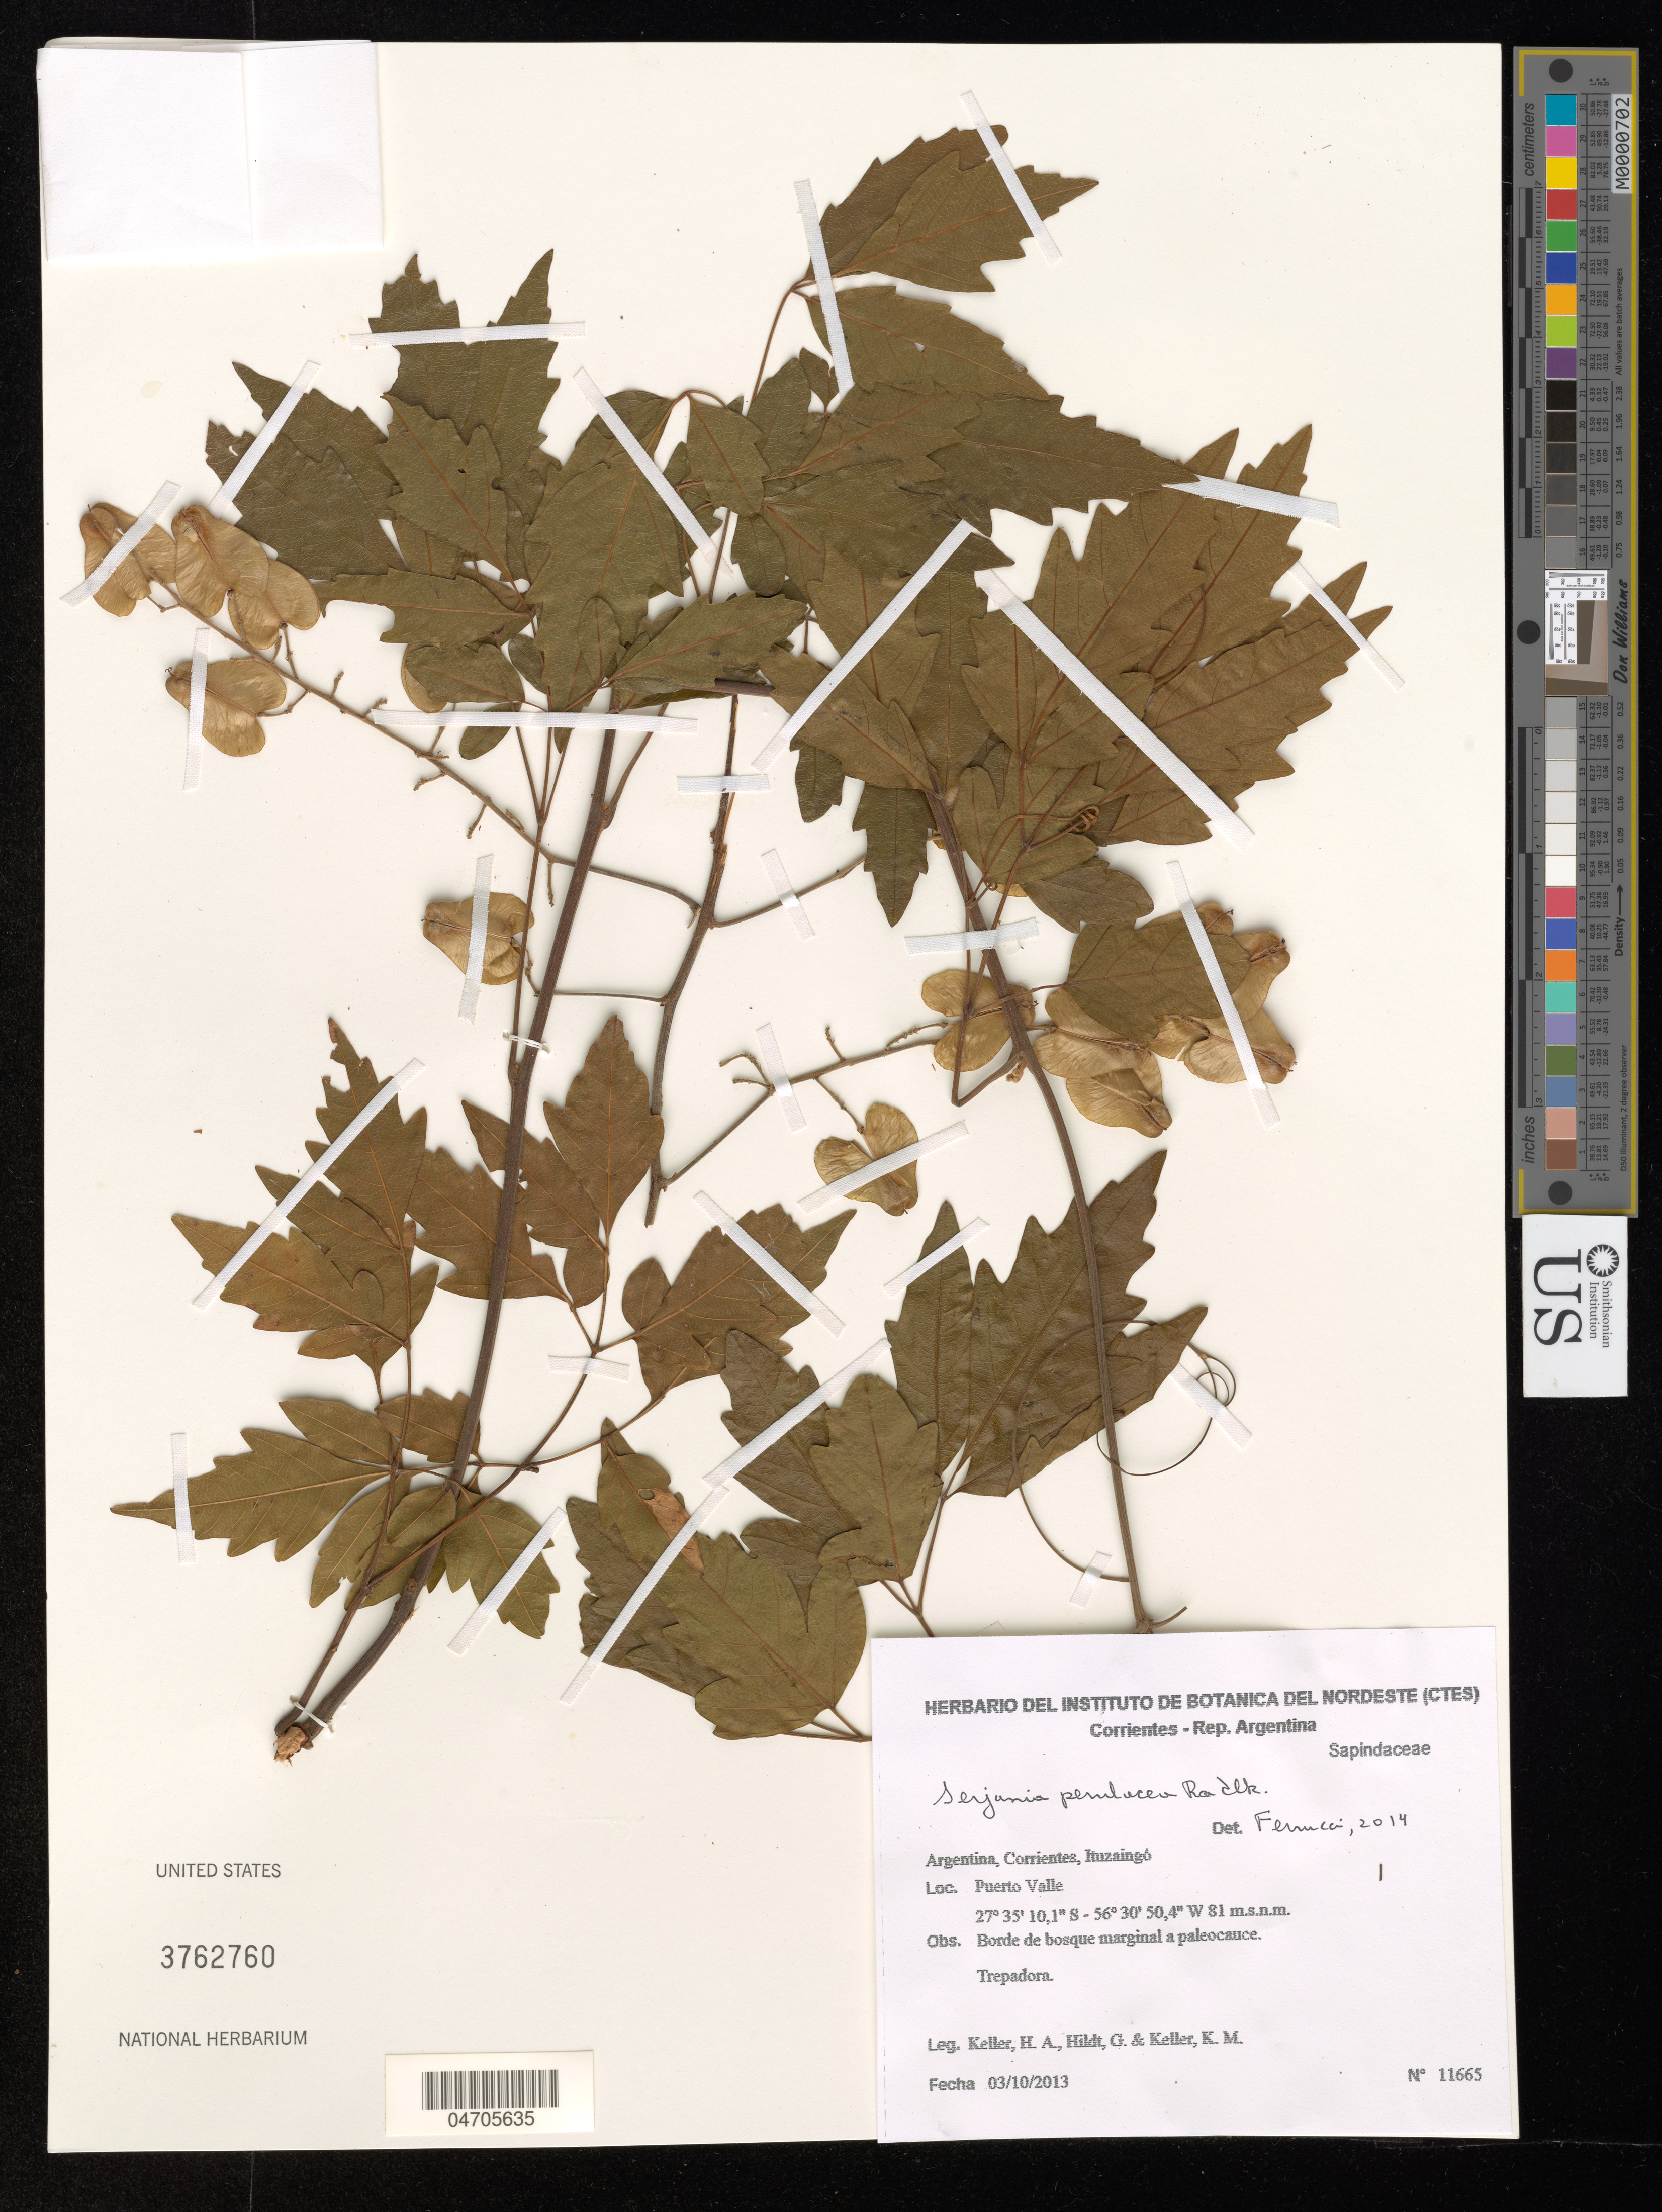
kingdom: Plantae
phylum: Tracheophyta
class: Magnoliopsida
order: Sapindales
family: Sapindaceae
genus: Serjania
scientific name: Serjania perulacea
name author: Radlk.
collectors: H. Keller, G. Hildt & K. Keller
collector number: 11665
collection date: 2013-10-03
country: Argentina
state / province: Corrientes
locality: Ituzaingó. Puerto Valle.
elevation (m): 81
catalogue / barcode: US 3762760